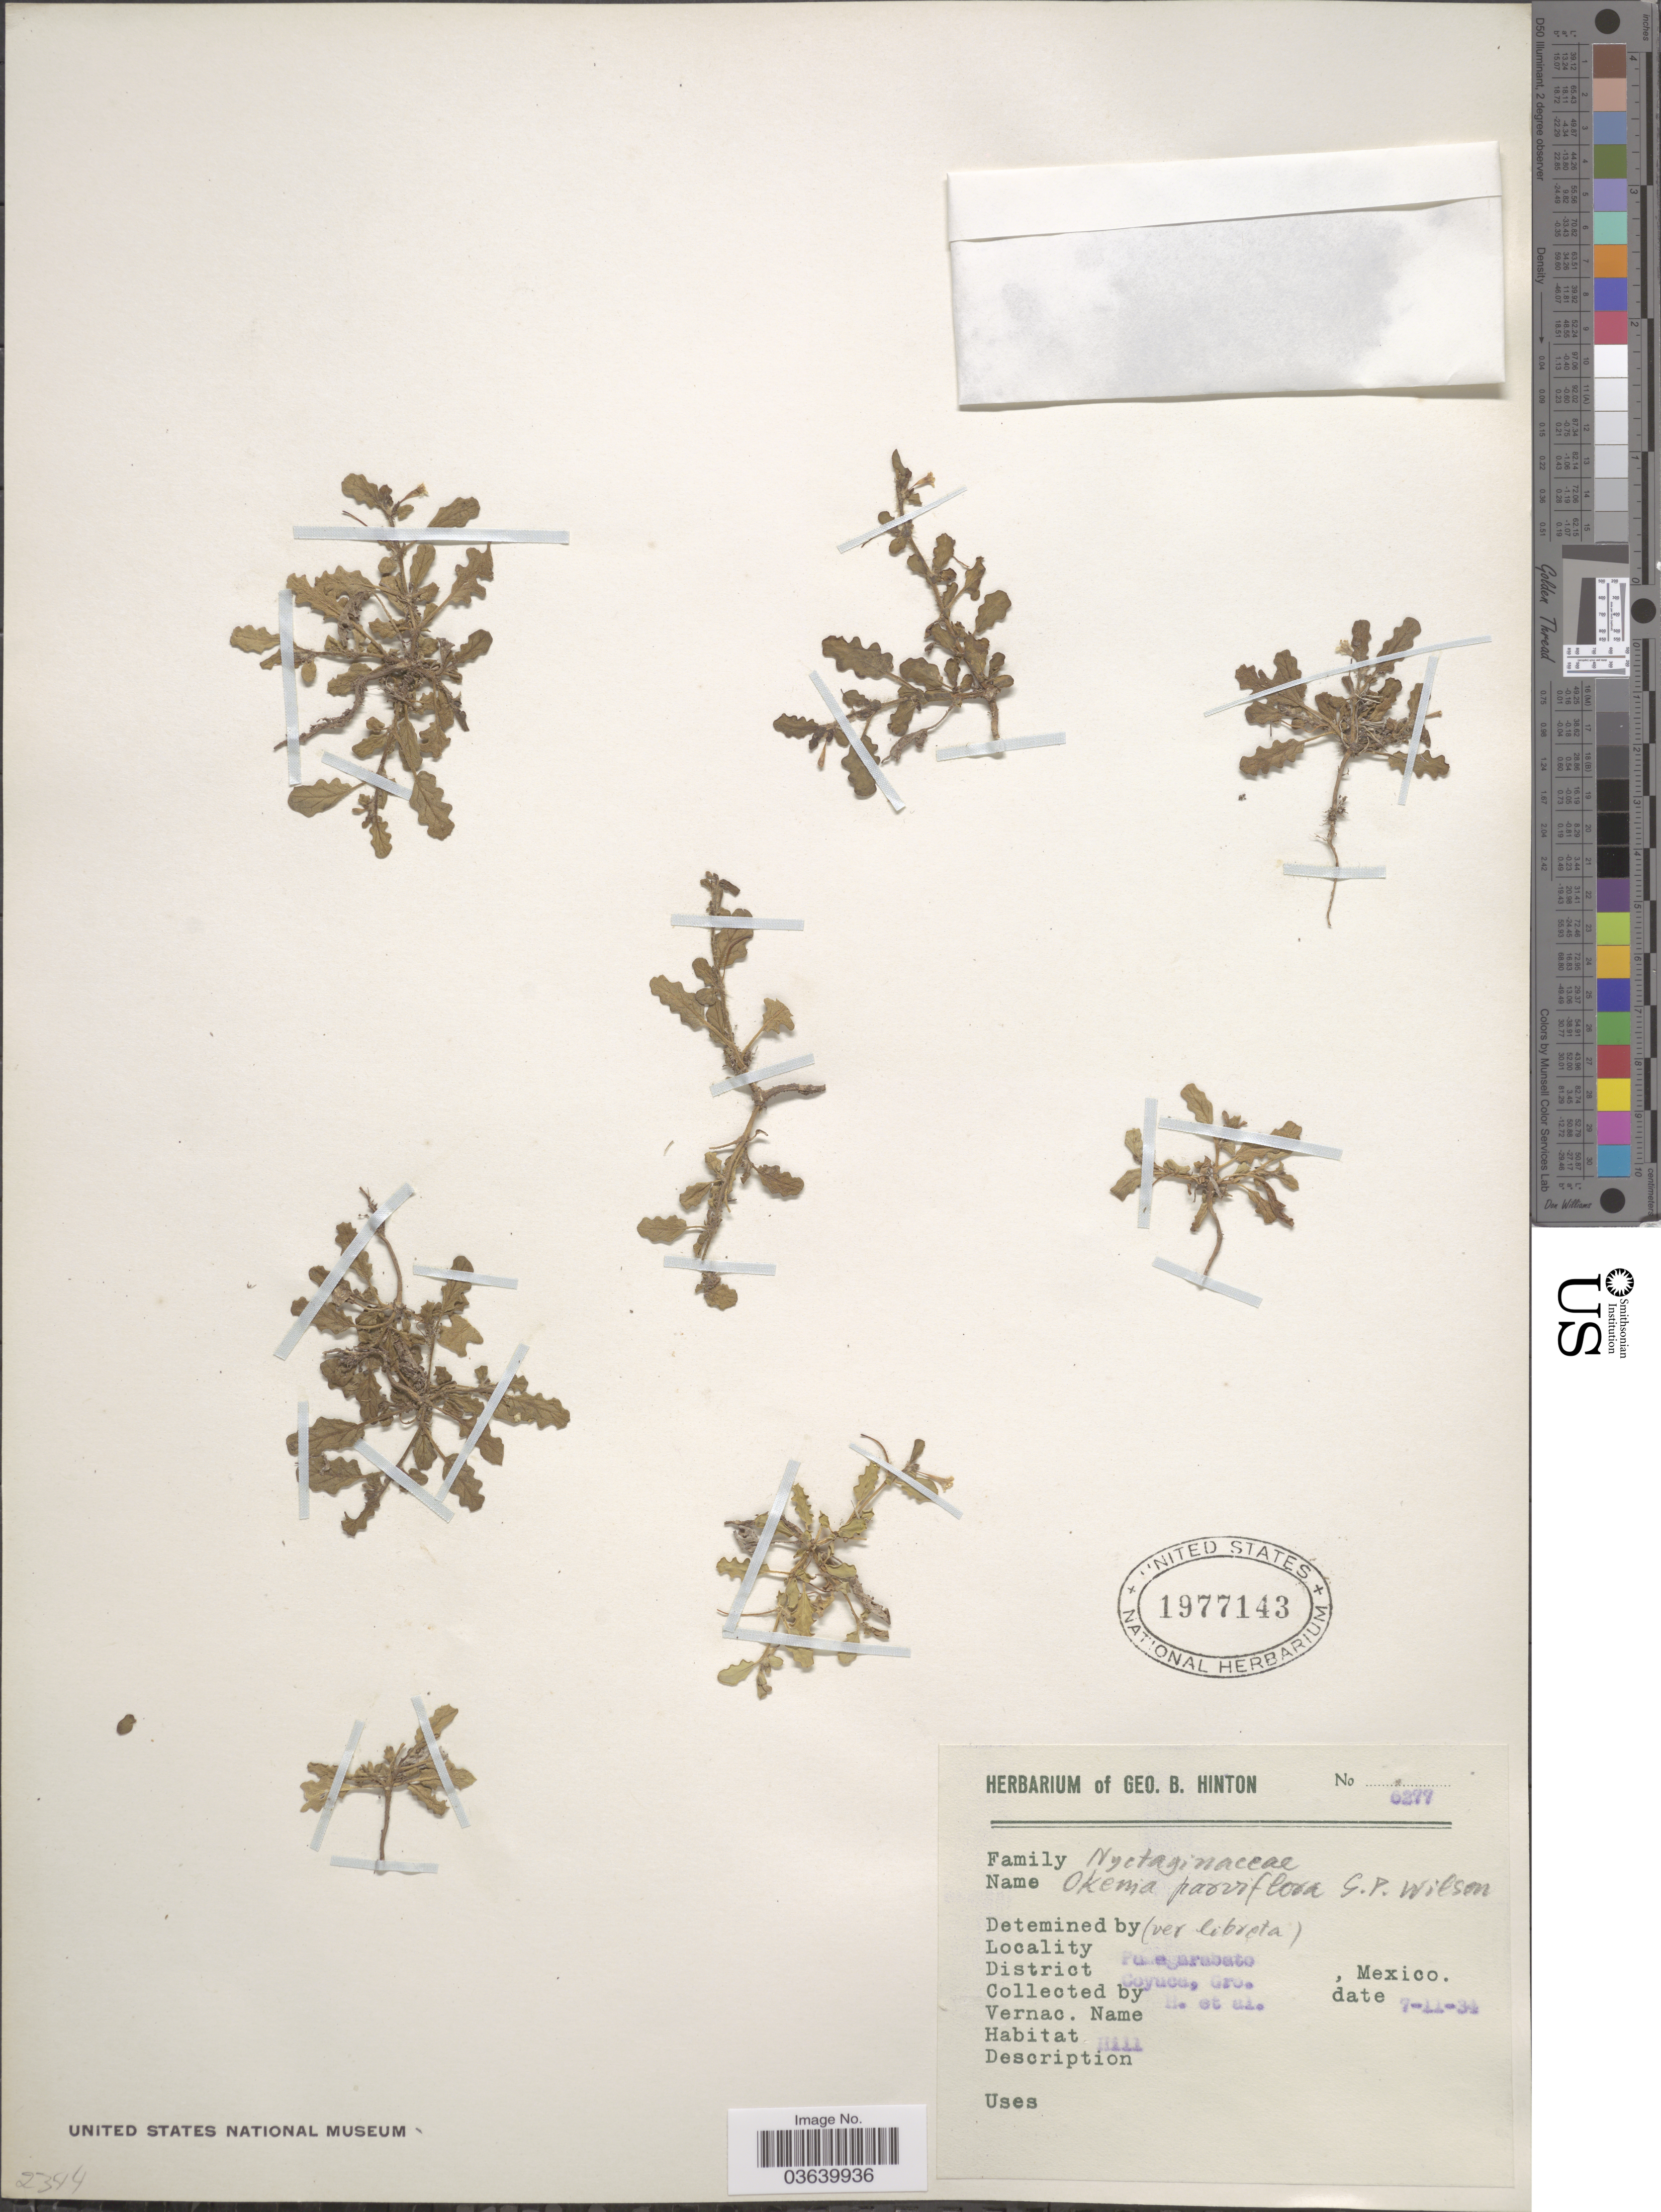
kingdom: Plantae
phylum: Tracheophyta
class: Magnoliopsida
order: Caryophyllales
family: Nyctaginaceae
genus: Okenia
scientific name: Okenia parviflora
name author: Paul G. Wilson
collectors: G. B. Hinton & et al.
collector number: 6277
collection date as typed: Transcribed d/m/y: 7/11/34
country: Mexico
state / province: Guerrero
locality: Pungarabato. District Coyuca.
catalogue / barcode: US 1977143